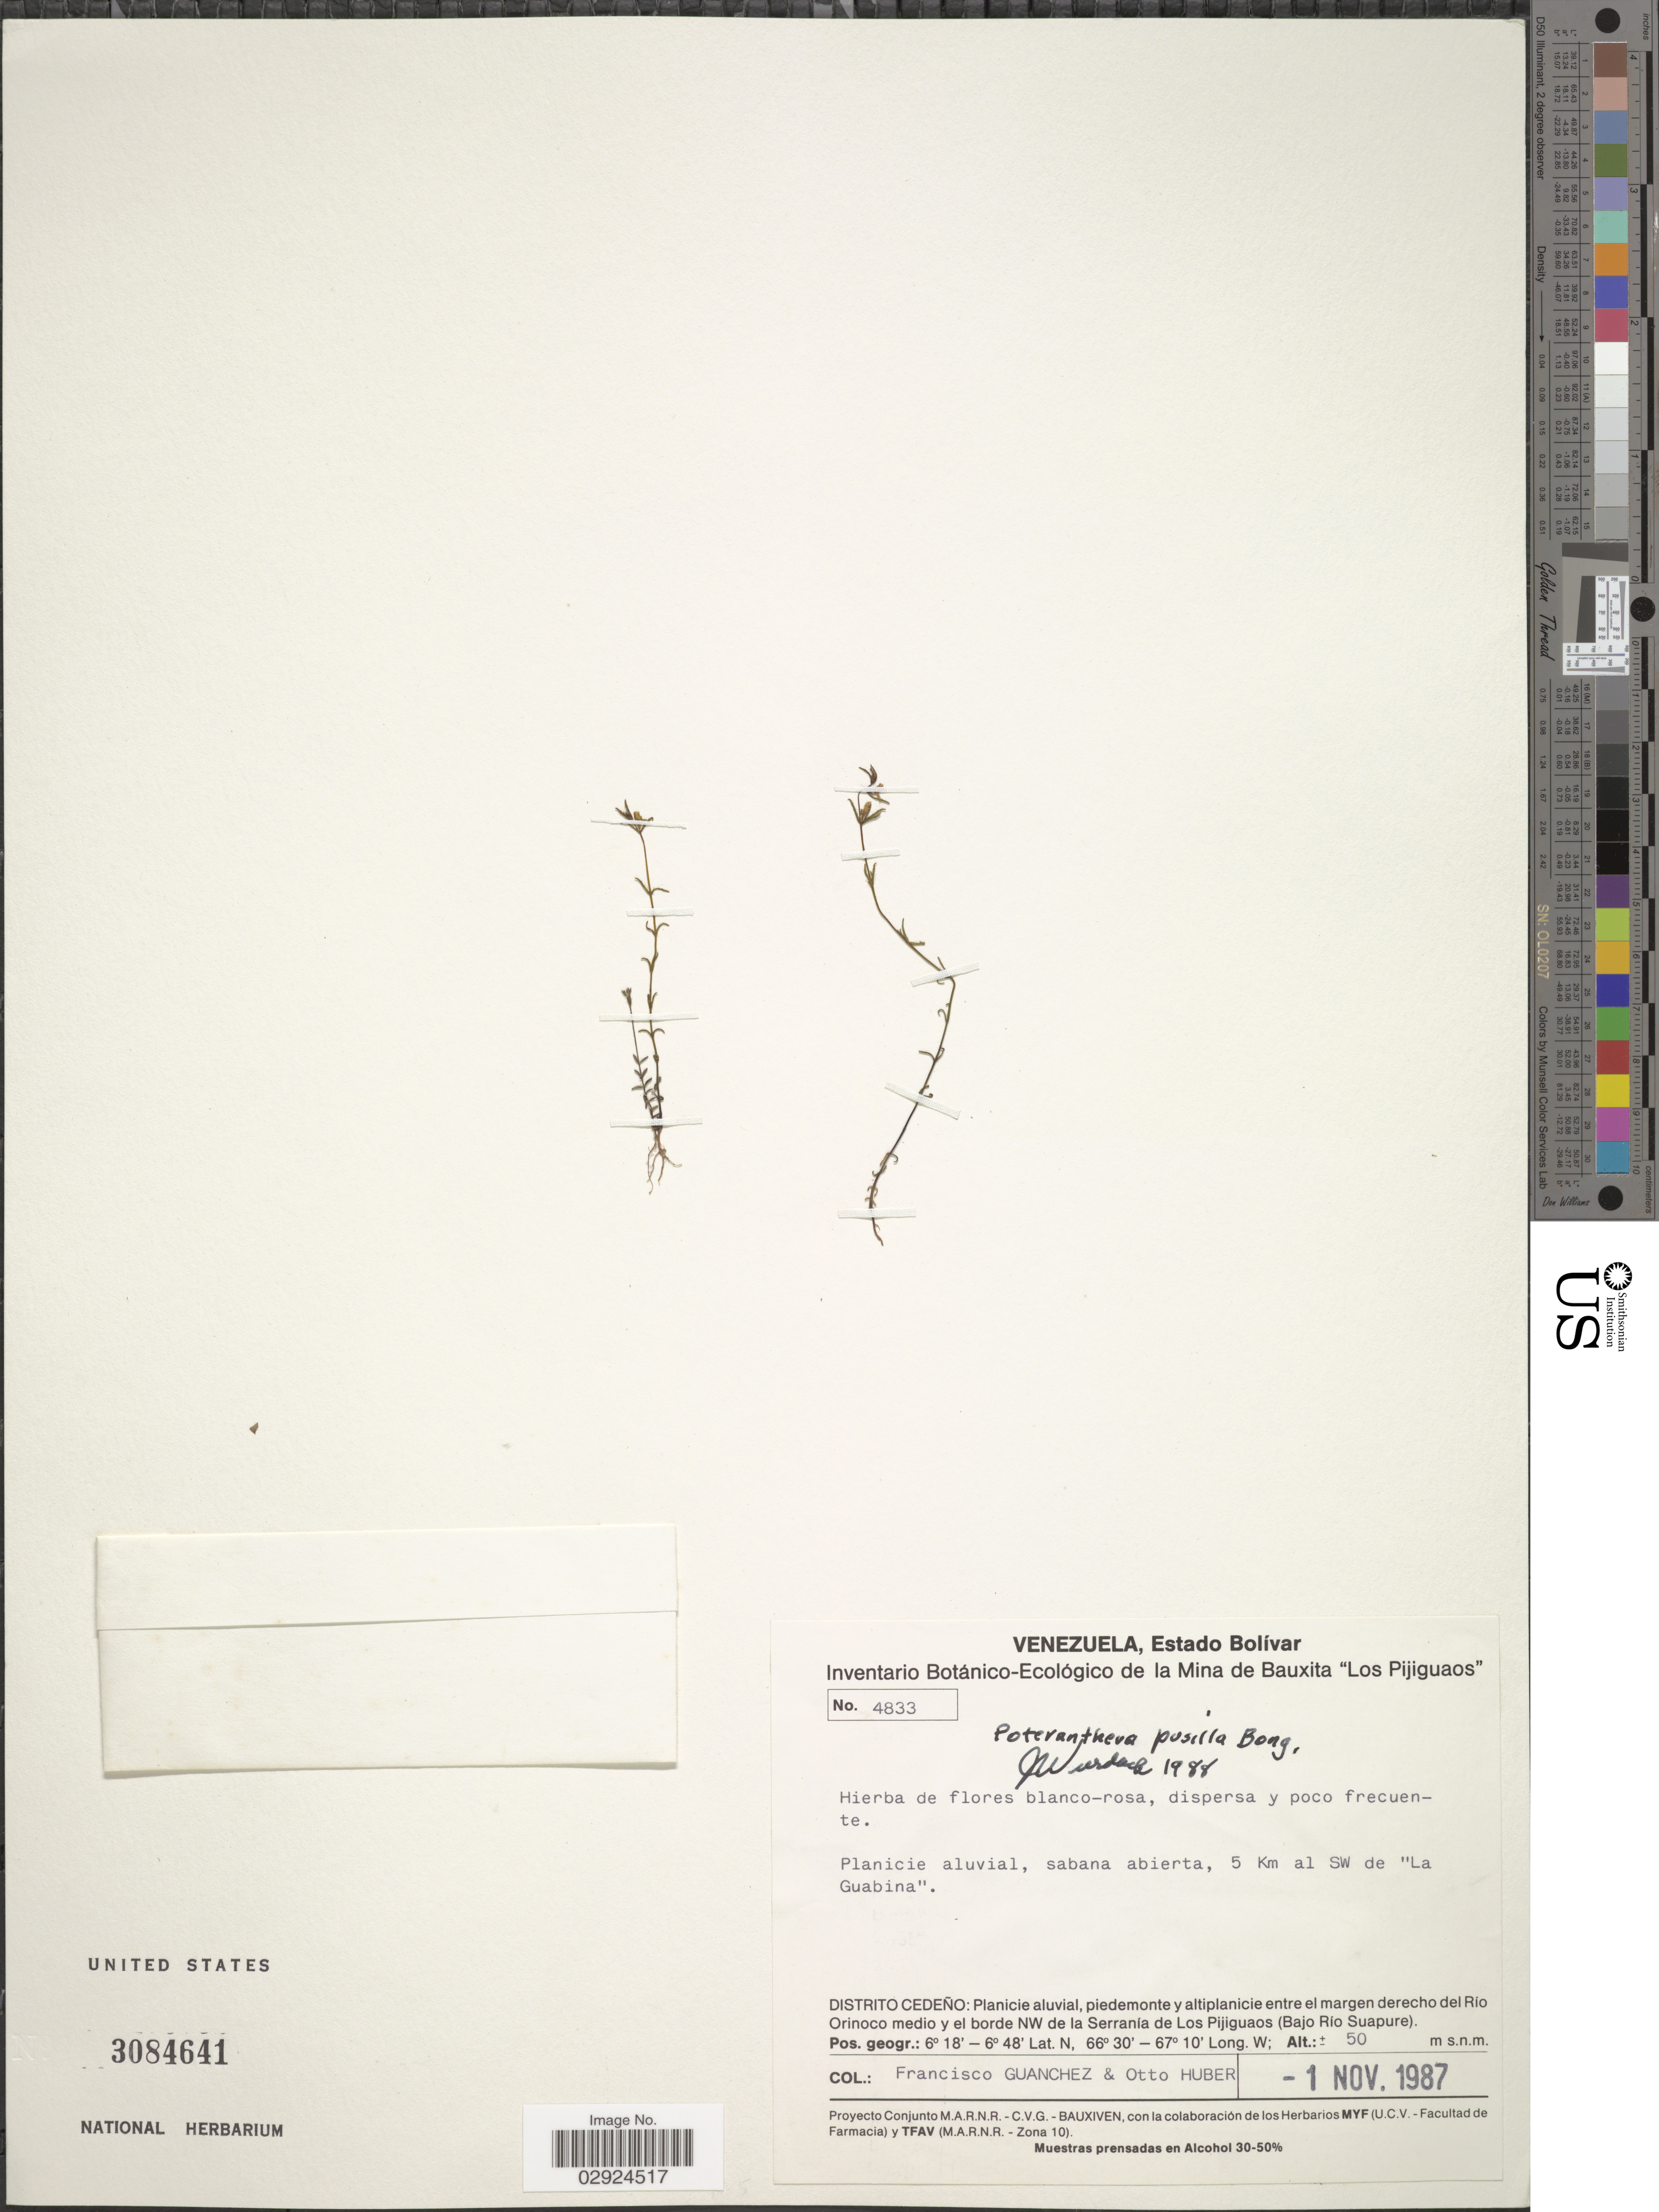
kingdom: Plantae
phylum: Tracheophyta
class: Magnoliopsida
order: Myrtales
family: Melastomataceae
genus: Poteranthera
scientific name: Poteranthera pusilla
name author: Bong.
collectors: F. Guánchez & O. Huber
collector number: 4833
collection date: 1987-11-01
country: Venezuela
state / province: Bolivar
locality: Estado Bolívar. Planicie aluvial, sabana abierta, 5 Km al SW de "La Guabina". Distrito Cedeño: Planicie aluvial, piedemonte y altiplanicie entre el margen derecho del Río Orinoco medio y el borde NW de la Serranía de Los Pijiguaos (Bajo Río Suapure).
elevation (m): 50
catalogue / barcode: US 3084641